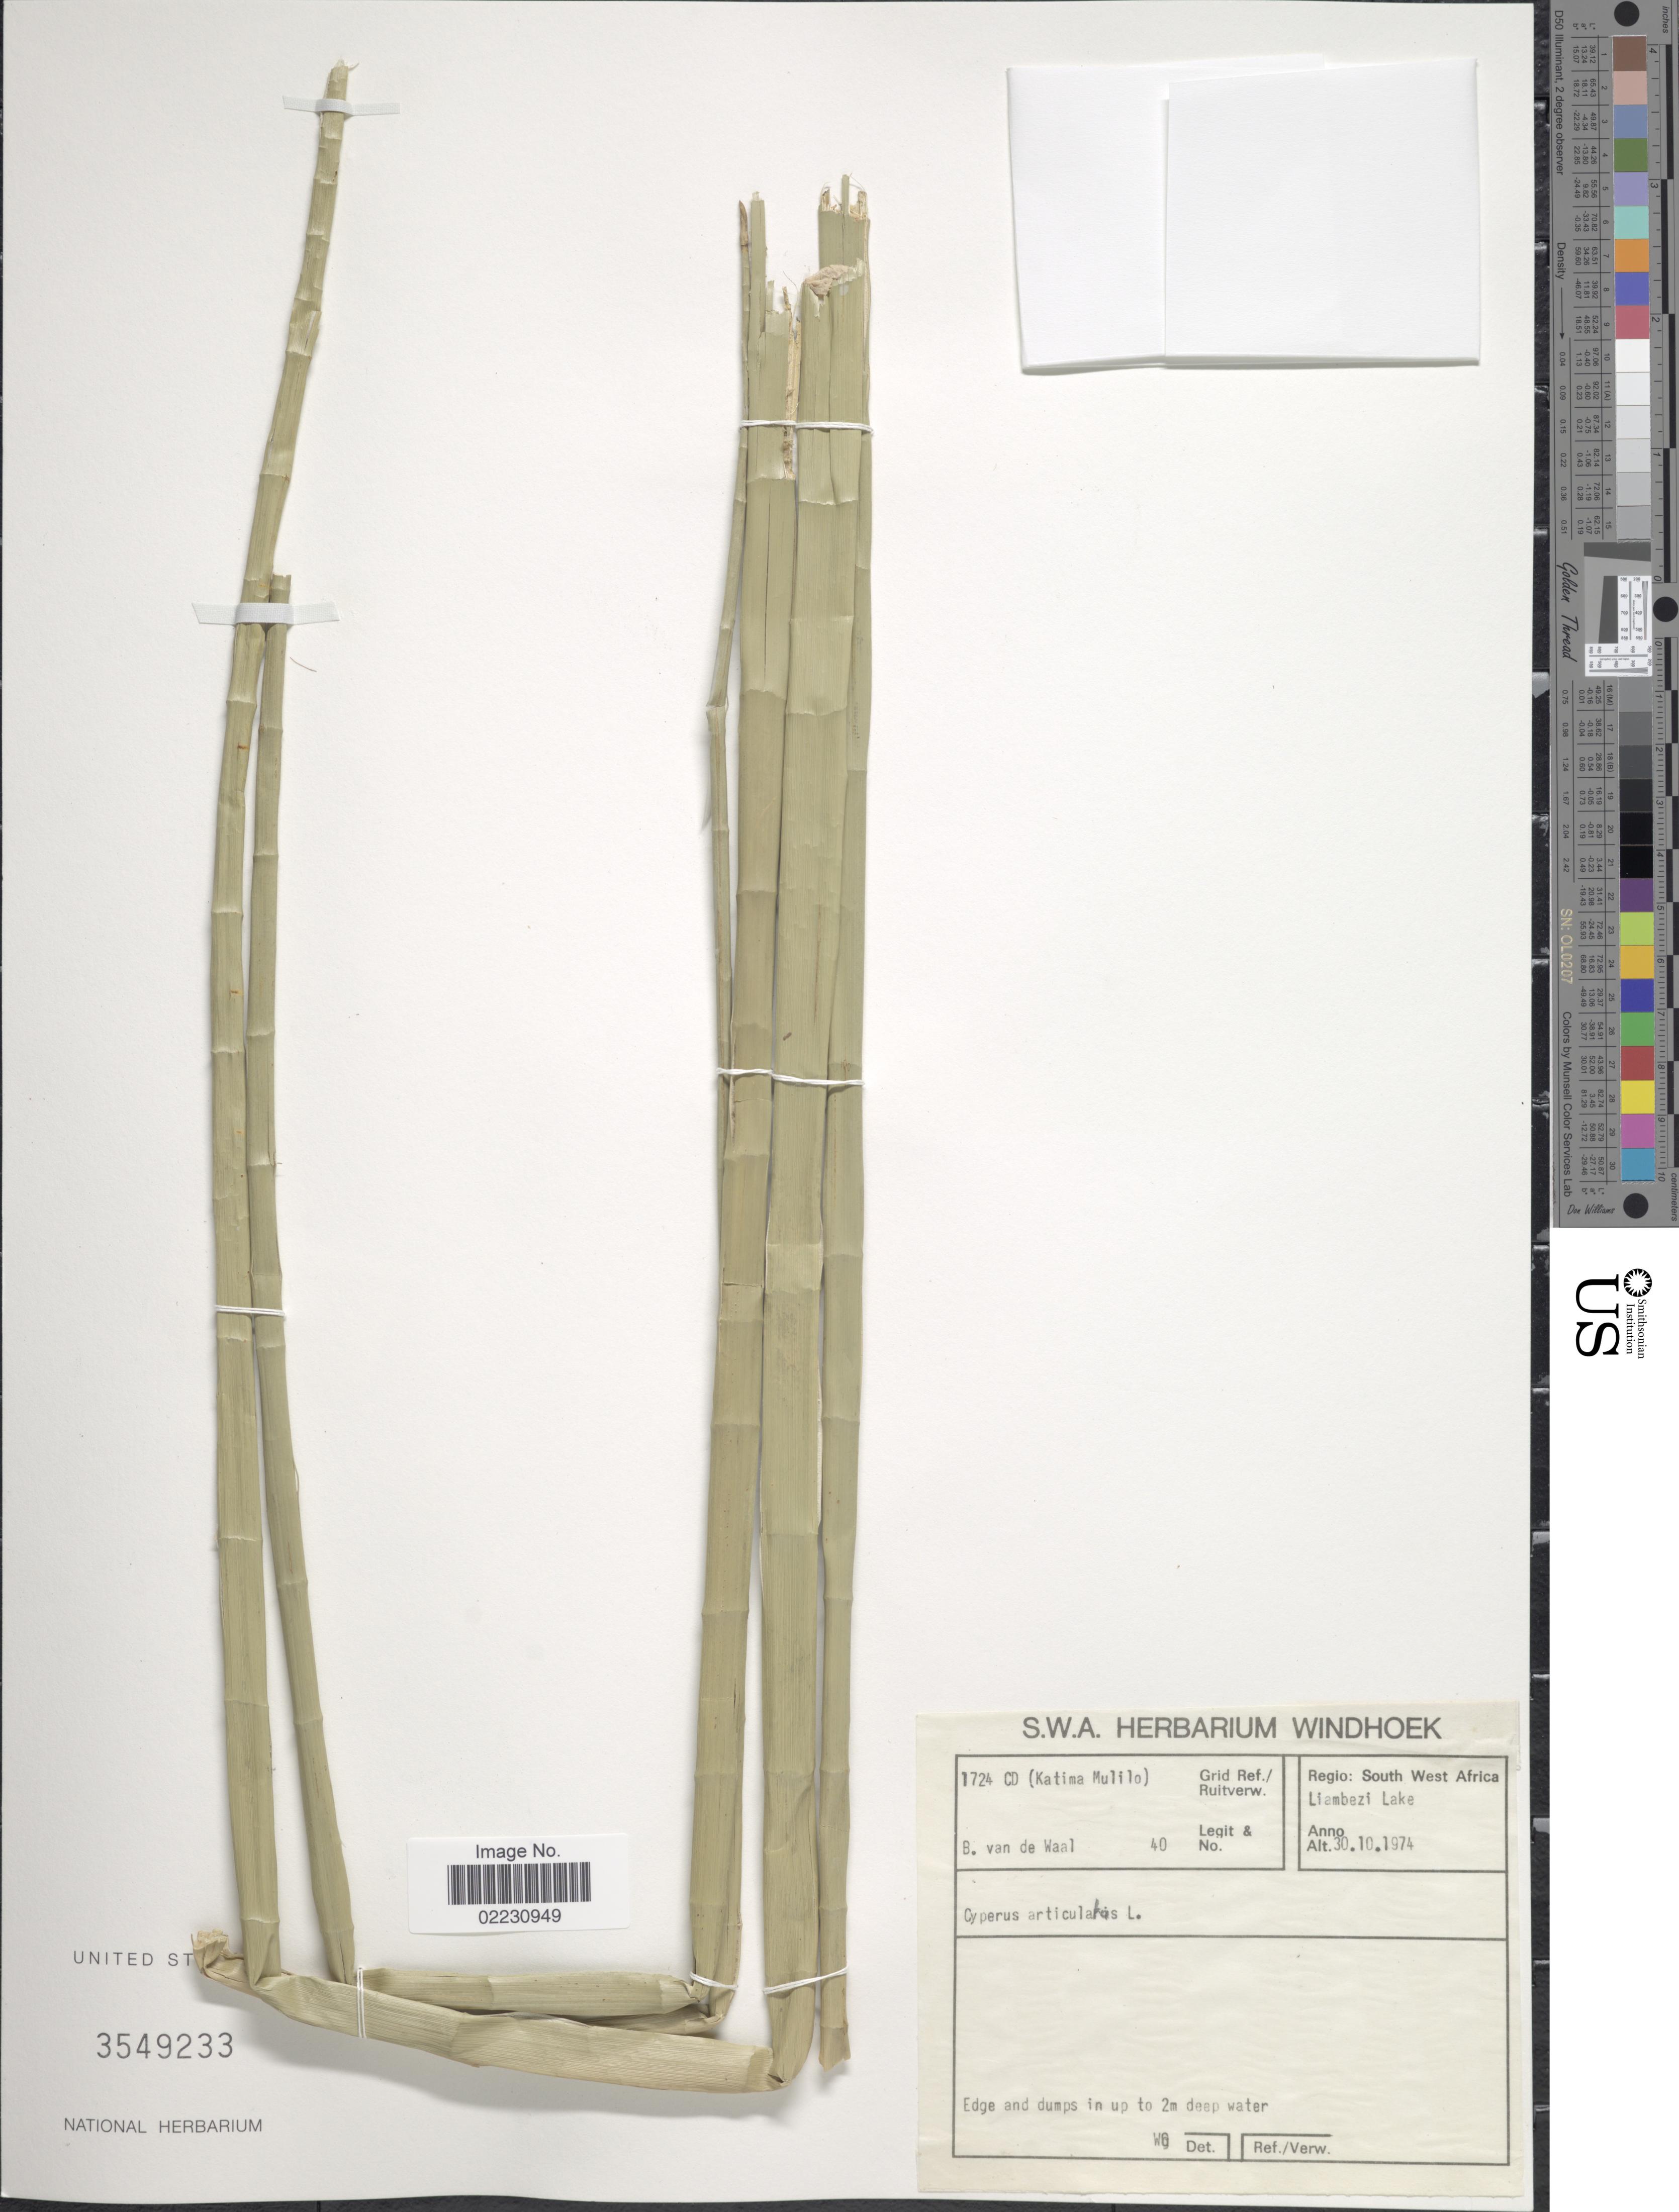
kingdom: Plantae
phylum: Tracheophyta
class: Liliopsida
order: Poales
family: Cyperaceae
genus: Cyperus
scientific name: Cyperus articulatus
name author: L.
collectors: B. van de Waal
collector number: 40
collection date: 1974-10-30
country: Namibia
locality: South West Africa. Liambezi Lake. Grid Ref./Ruitverw. 1724 CD (Katima Mulilo)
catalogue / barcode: US 3549233